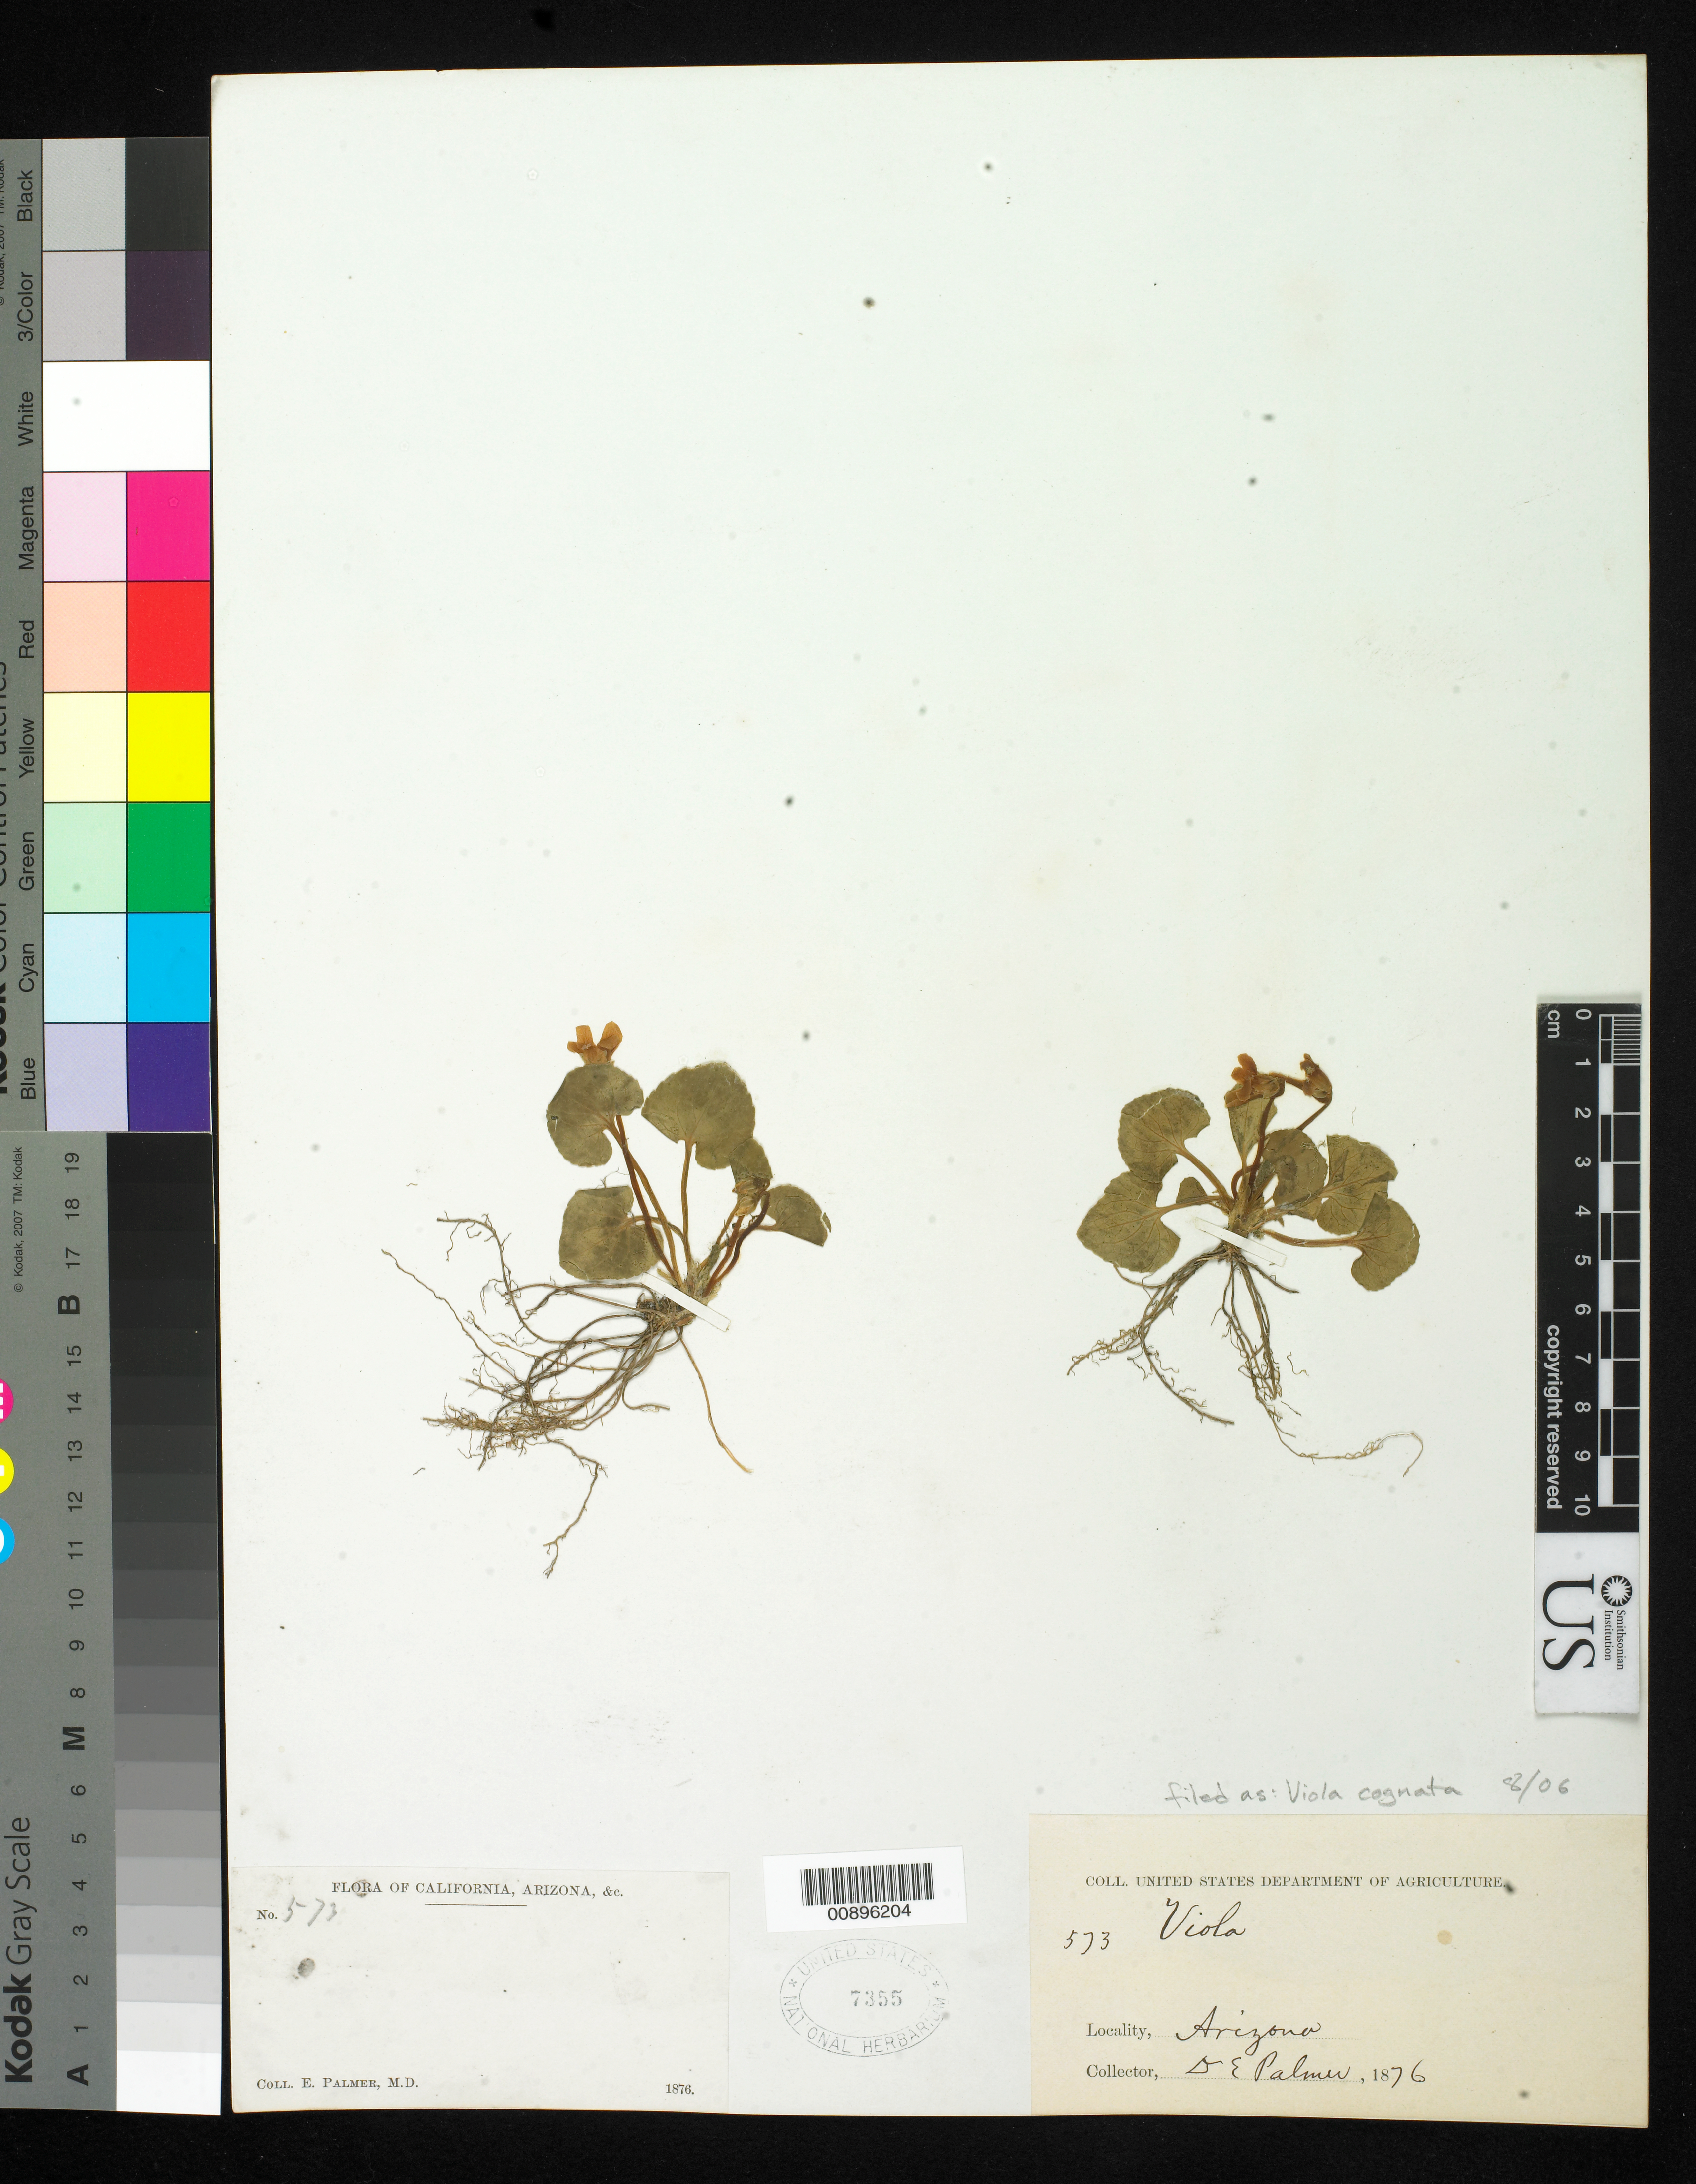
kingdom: Plantae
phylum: Tracheophyta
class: Magnoliopsida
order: Malpighiales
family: Violaceae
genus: Viola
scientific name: Viola cognata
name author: Greene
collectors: E. Palmer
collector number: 573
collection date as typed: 1876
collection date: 1876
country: United States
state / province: Arizona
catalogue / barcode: US 7355